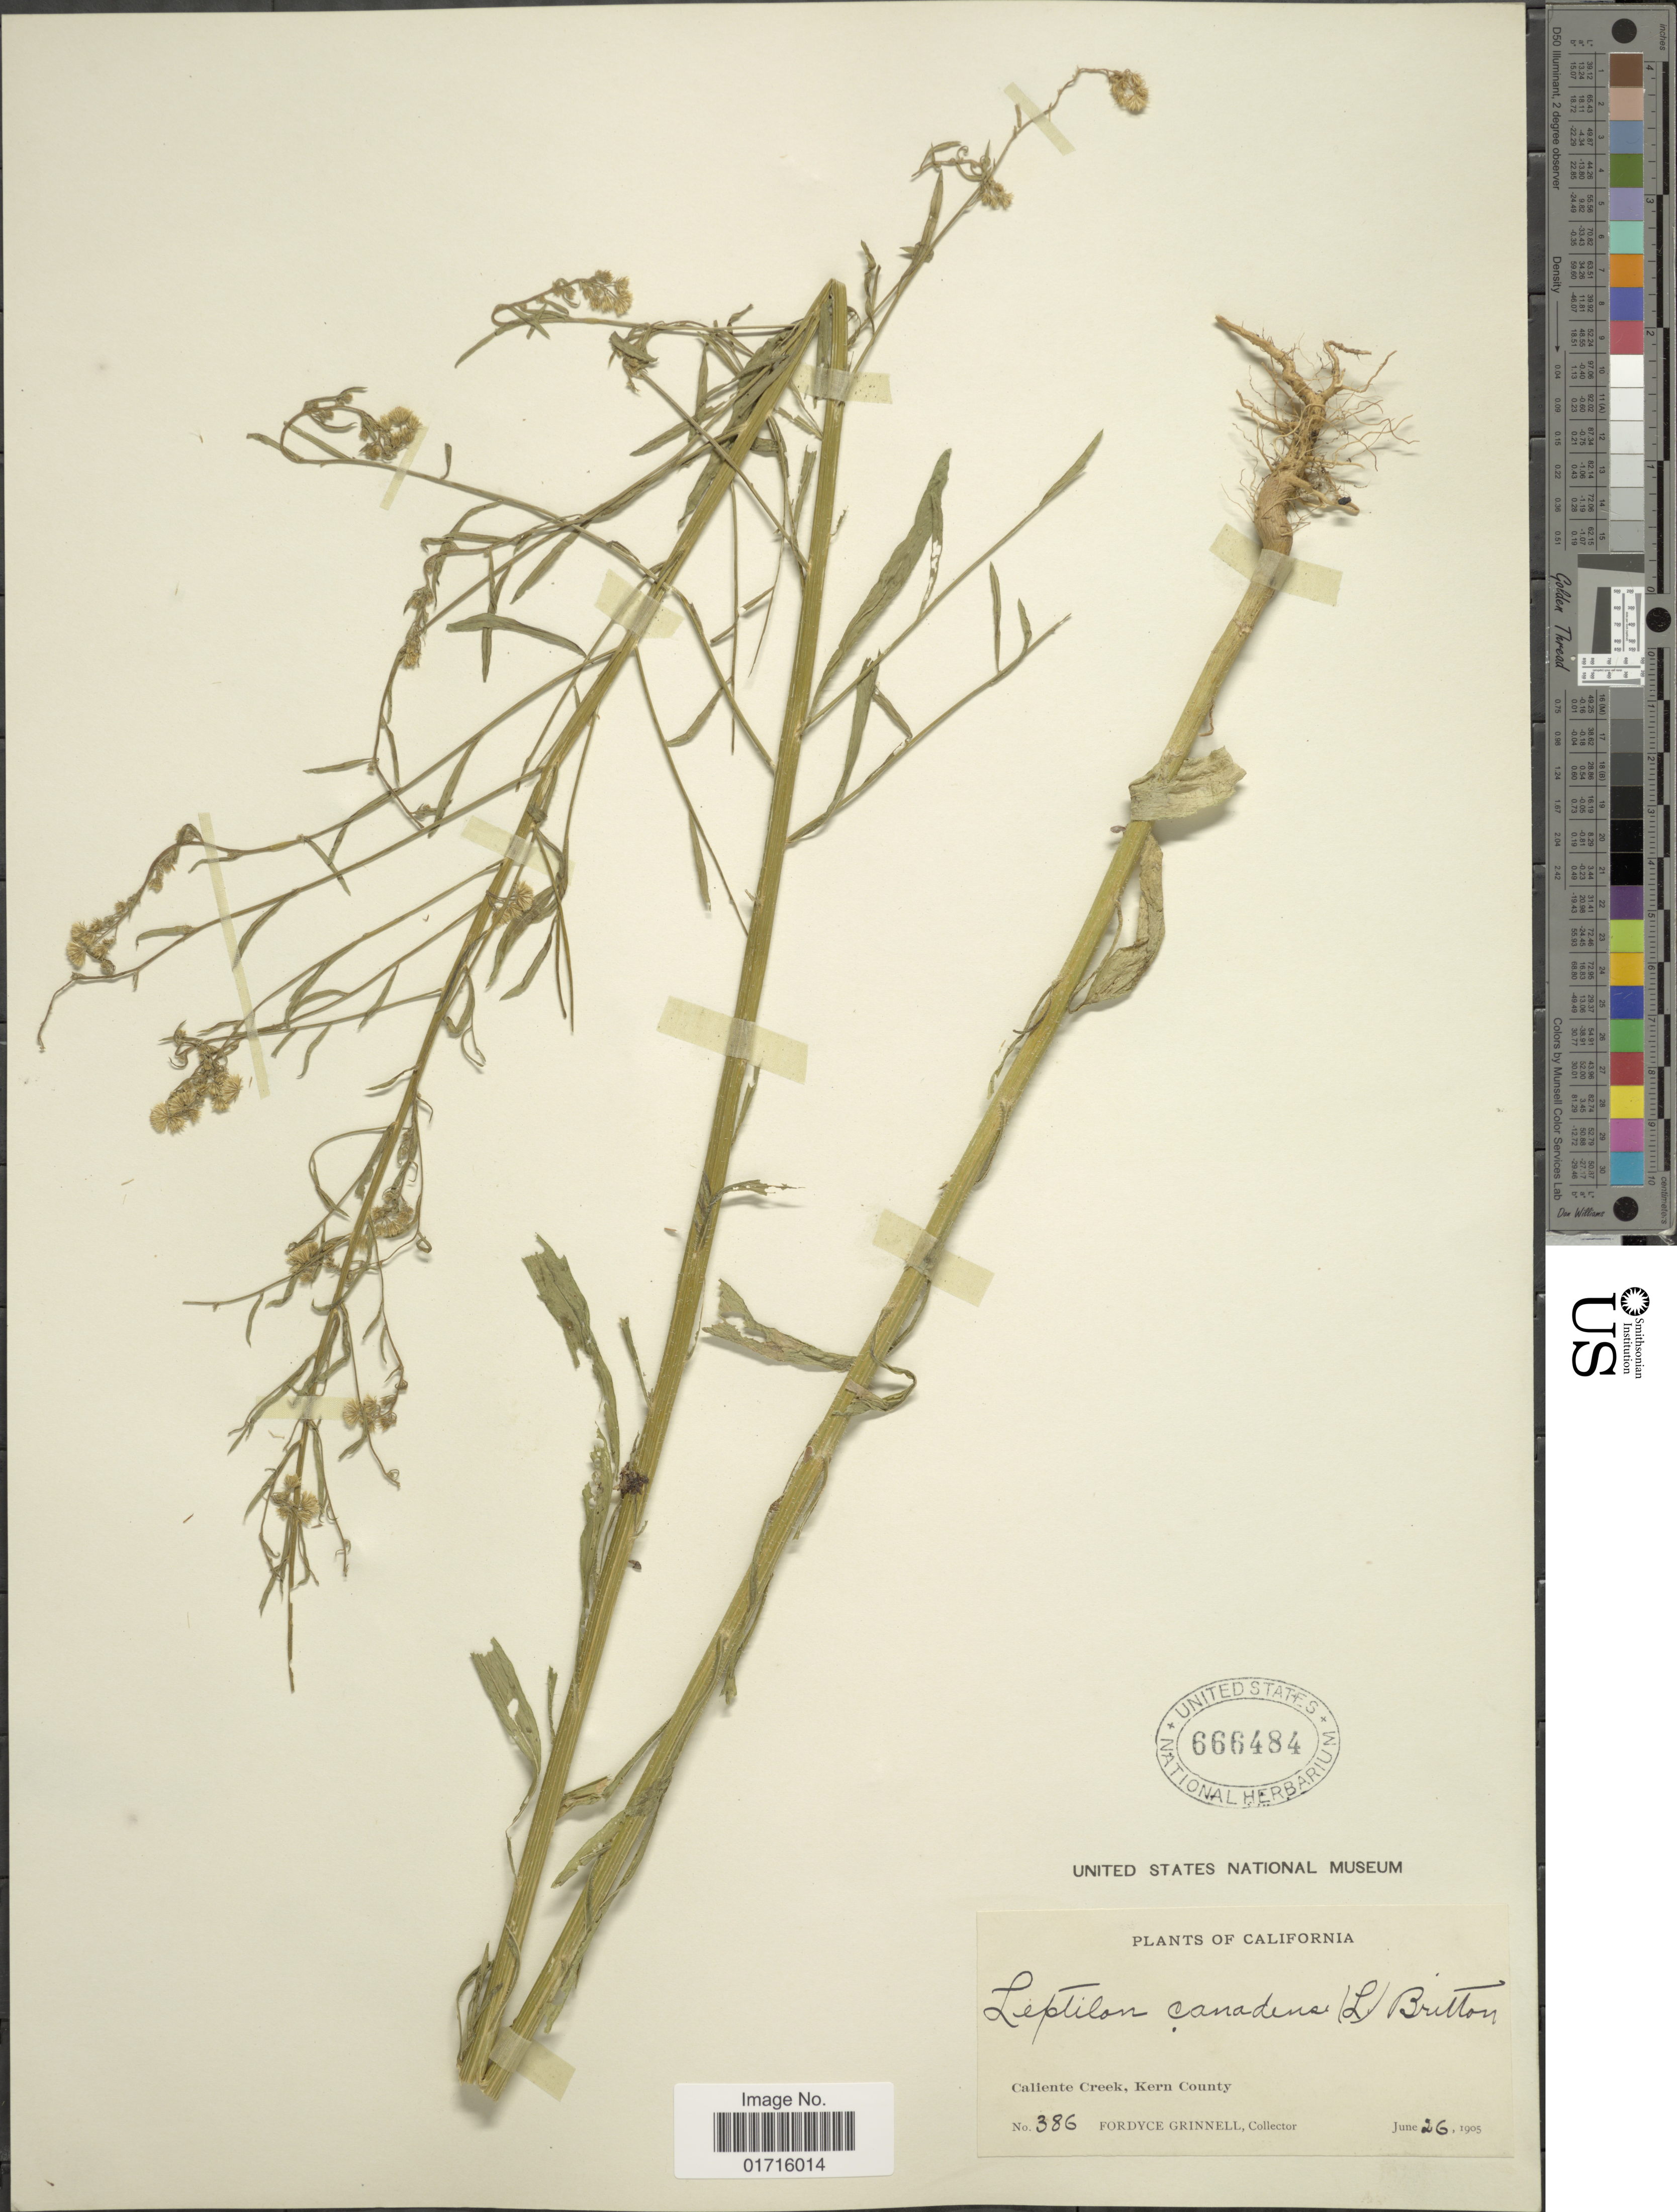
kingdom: Plantae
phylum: Tracheophyta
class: Magnoliopsida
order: Asterales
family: Asteraceae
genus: Conyza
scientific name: Conyza canadensis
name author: (L.) Cronq.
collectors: F. Grinnell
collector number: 386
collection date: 1905-06-26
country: United States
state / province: California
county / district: Kern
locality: Caliente Creek, Kern County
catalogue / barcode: US 666484